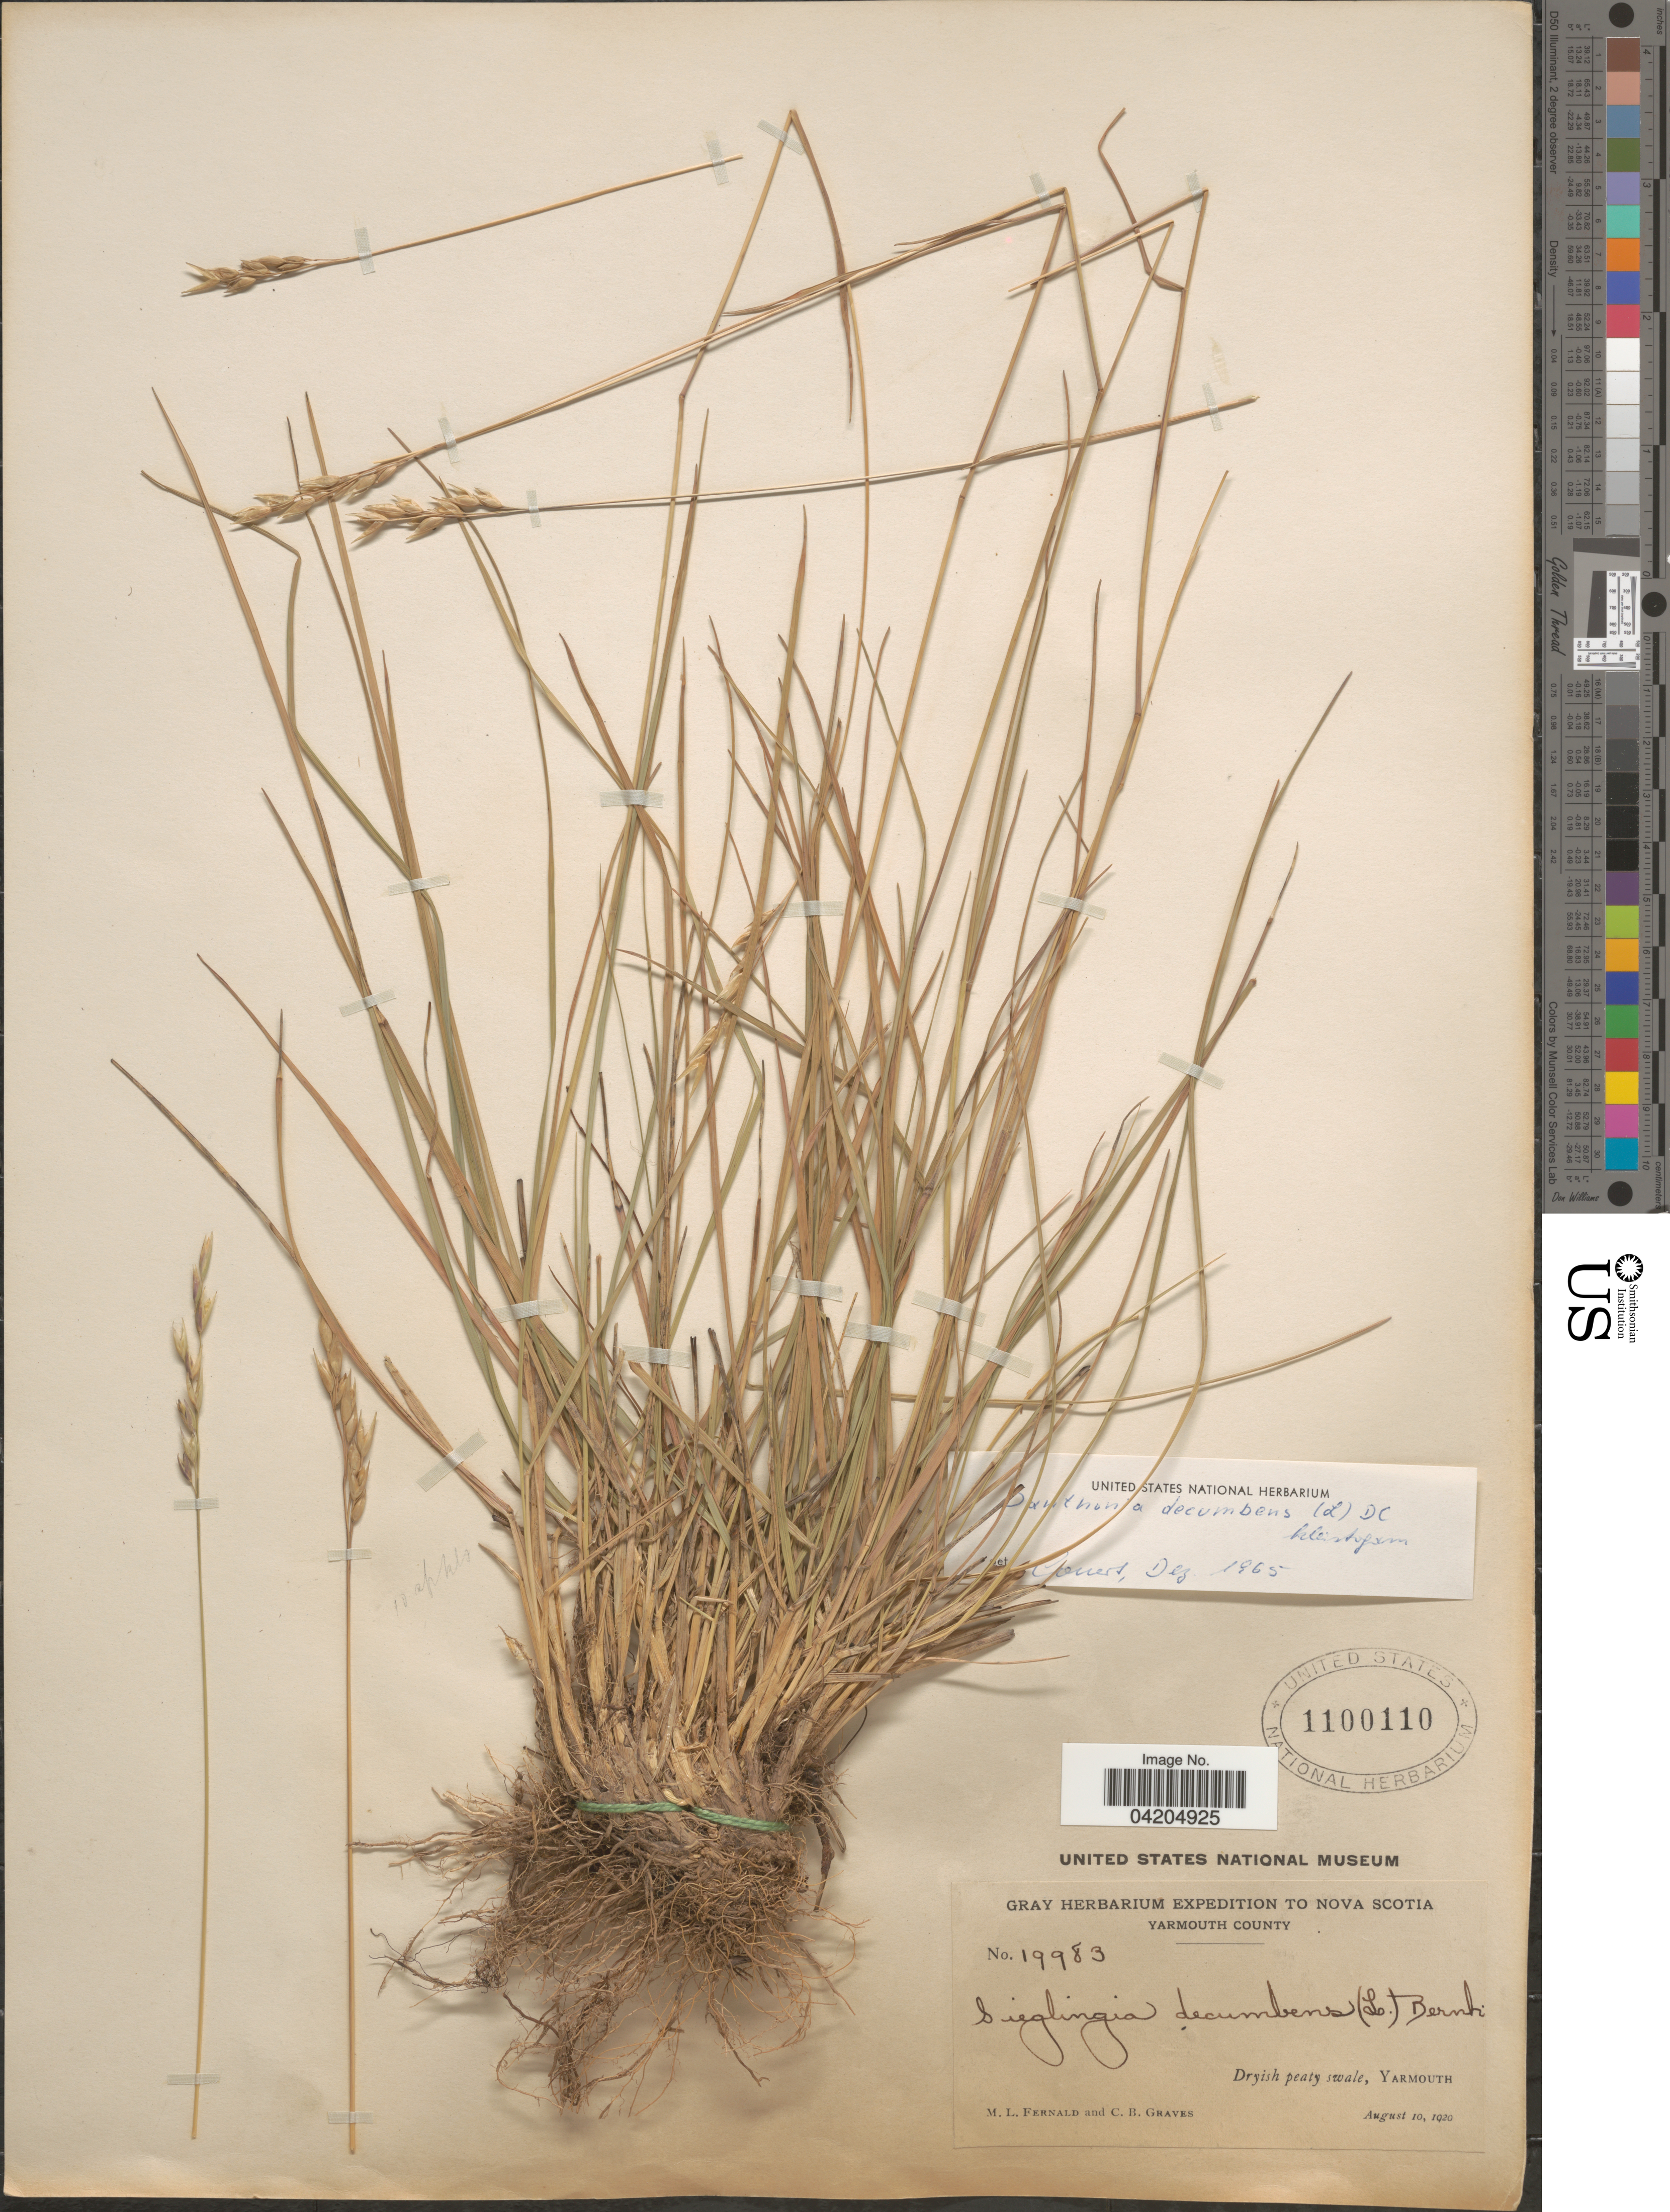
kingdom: Plantae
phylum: Tracheophyta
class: Liliopsida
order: Poales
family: Poaceae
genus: Danthonia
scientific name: Danthonia decumbens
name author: (L.) DC.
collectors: M. L. Fernald & C. Graves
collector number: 19983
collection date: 1920-08-10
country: Canada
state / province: Nova Scotia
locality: Gray Herbarium Expedition to Nova Scotia. Yarmouth County. Yarmouth.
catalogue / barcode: US 1100110